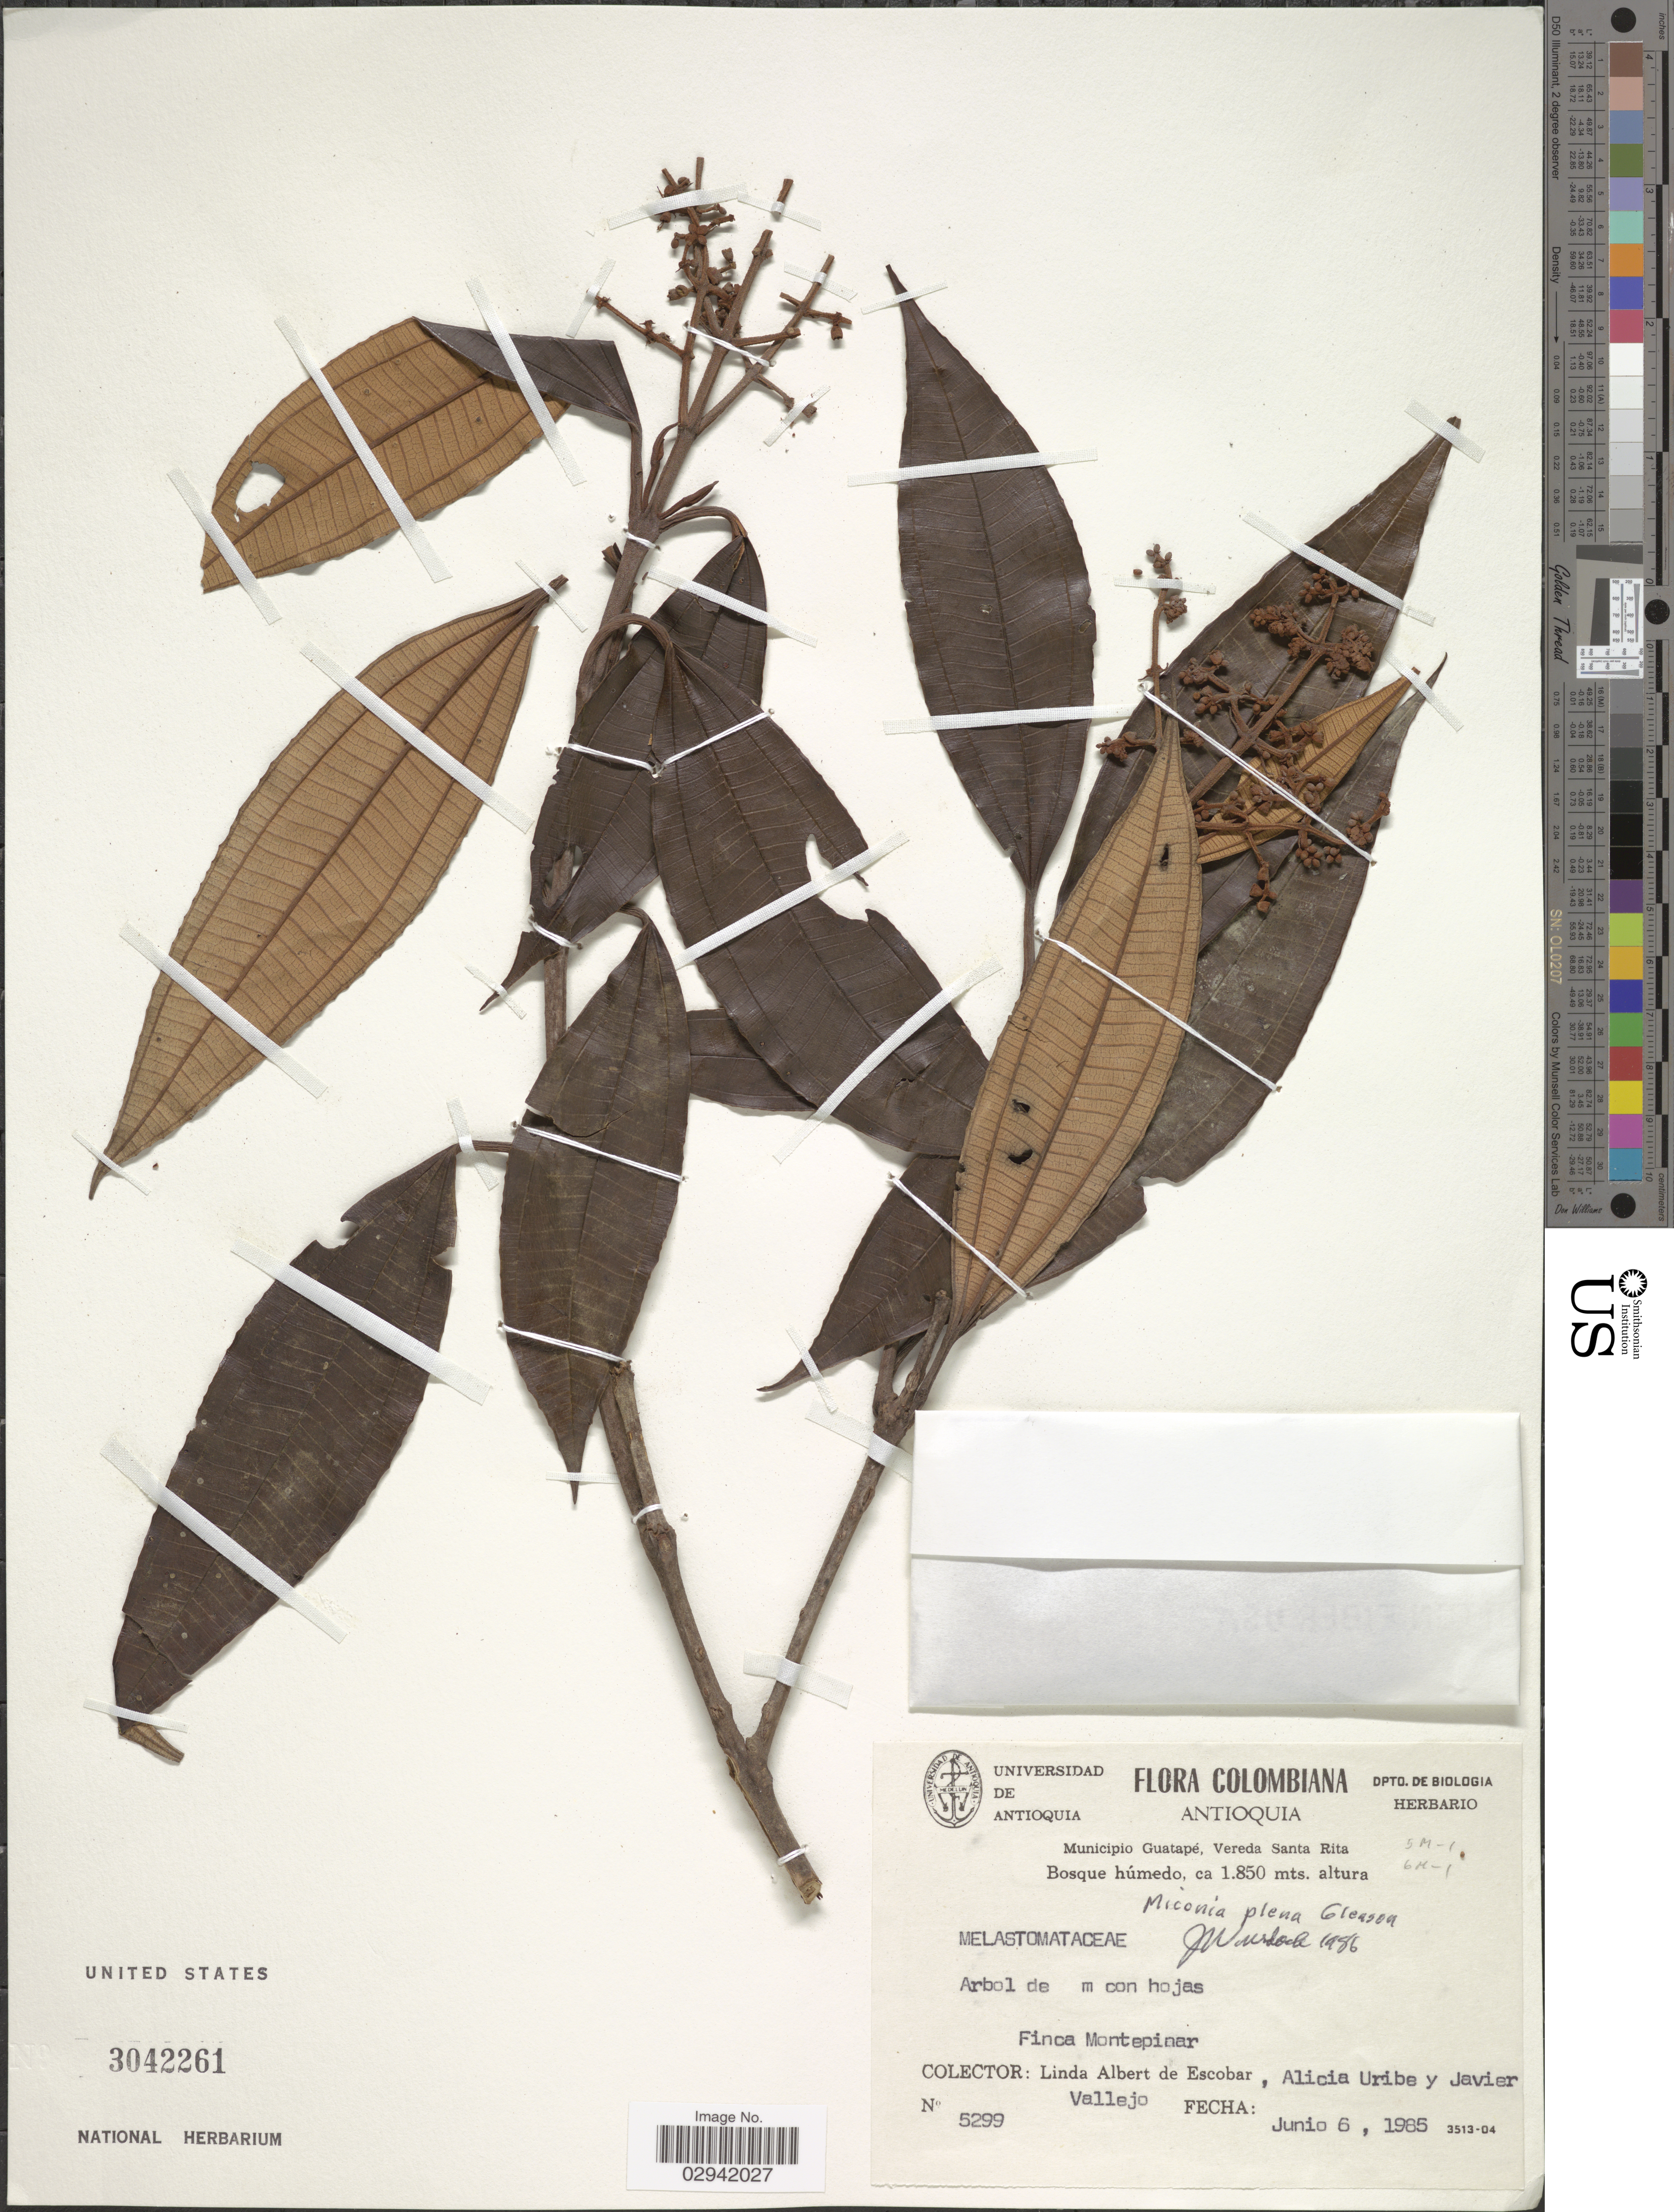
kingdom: Plantae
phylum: Tracheophyta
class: Magnoliopsida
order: Myrtales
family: Melastomataceae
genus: Miconia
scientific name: Miconia plena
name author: Gleason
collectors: L. K. de Escobar, A. Uribe & J. Vallejo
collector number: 5299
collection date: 1985-06-06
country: Colombia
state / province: Antioquia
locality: Finca Montepinar. Municipio Guatapé, Vereda Santa Rita.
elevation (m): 1850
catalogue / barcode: US 3042261